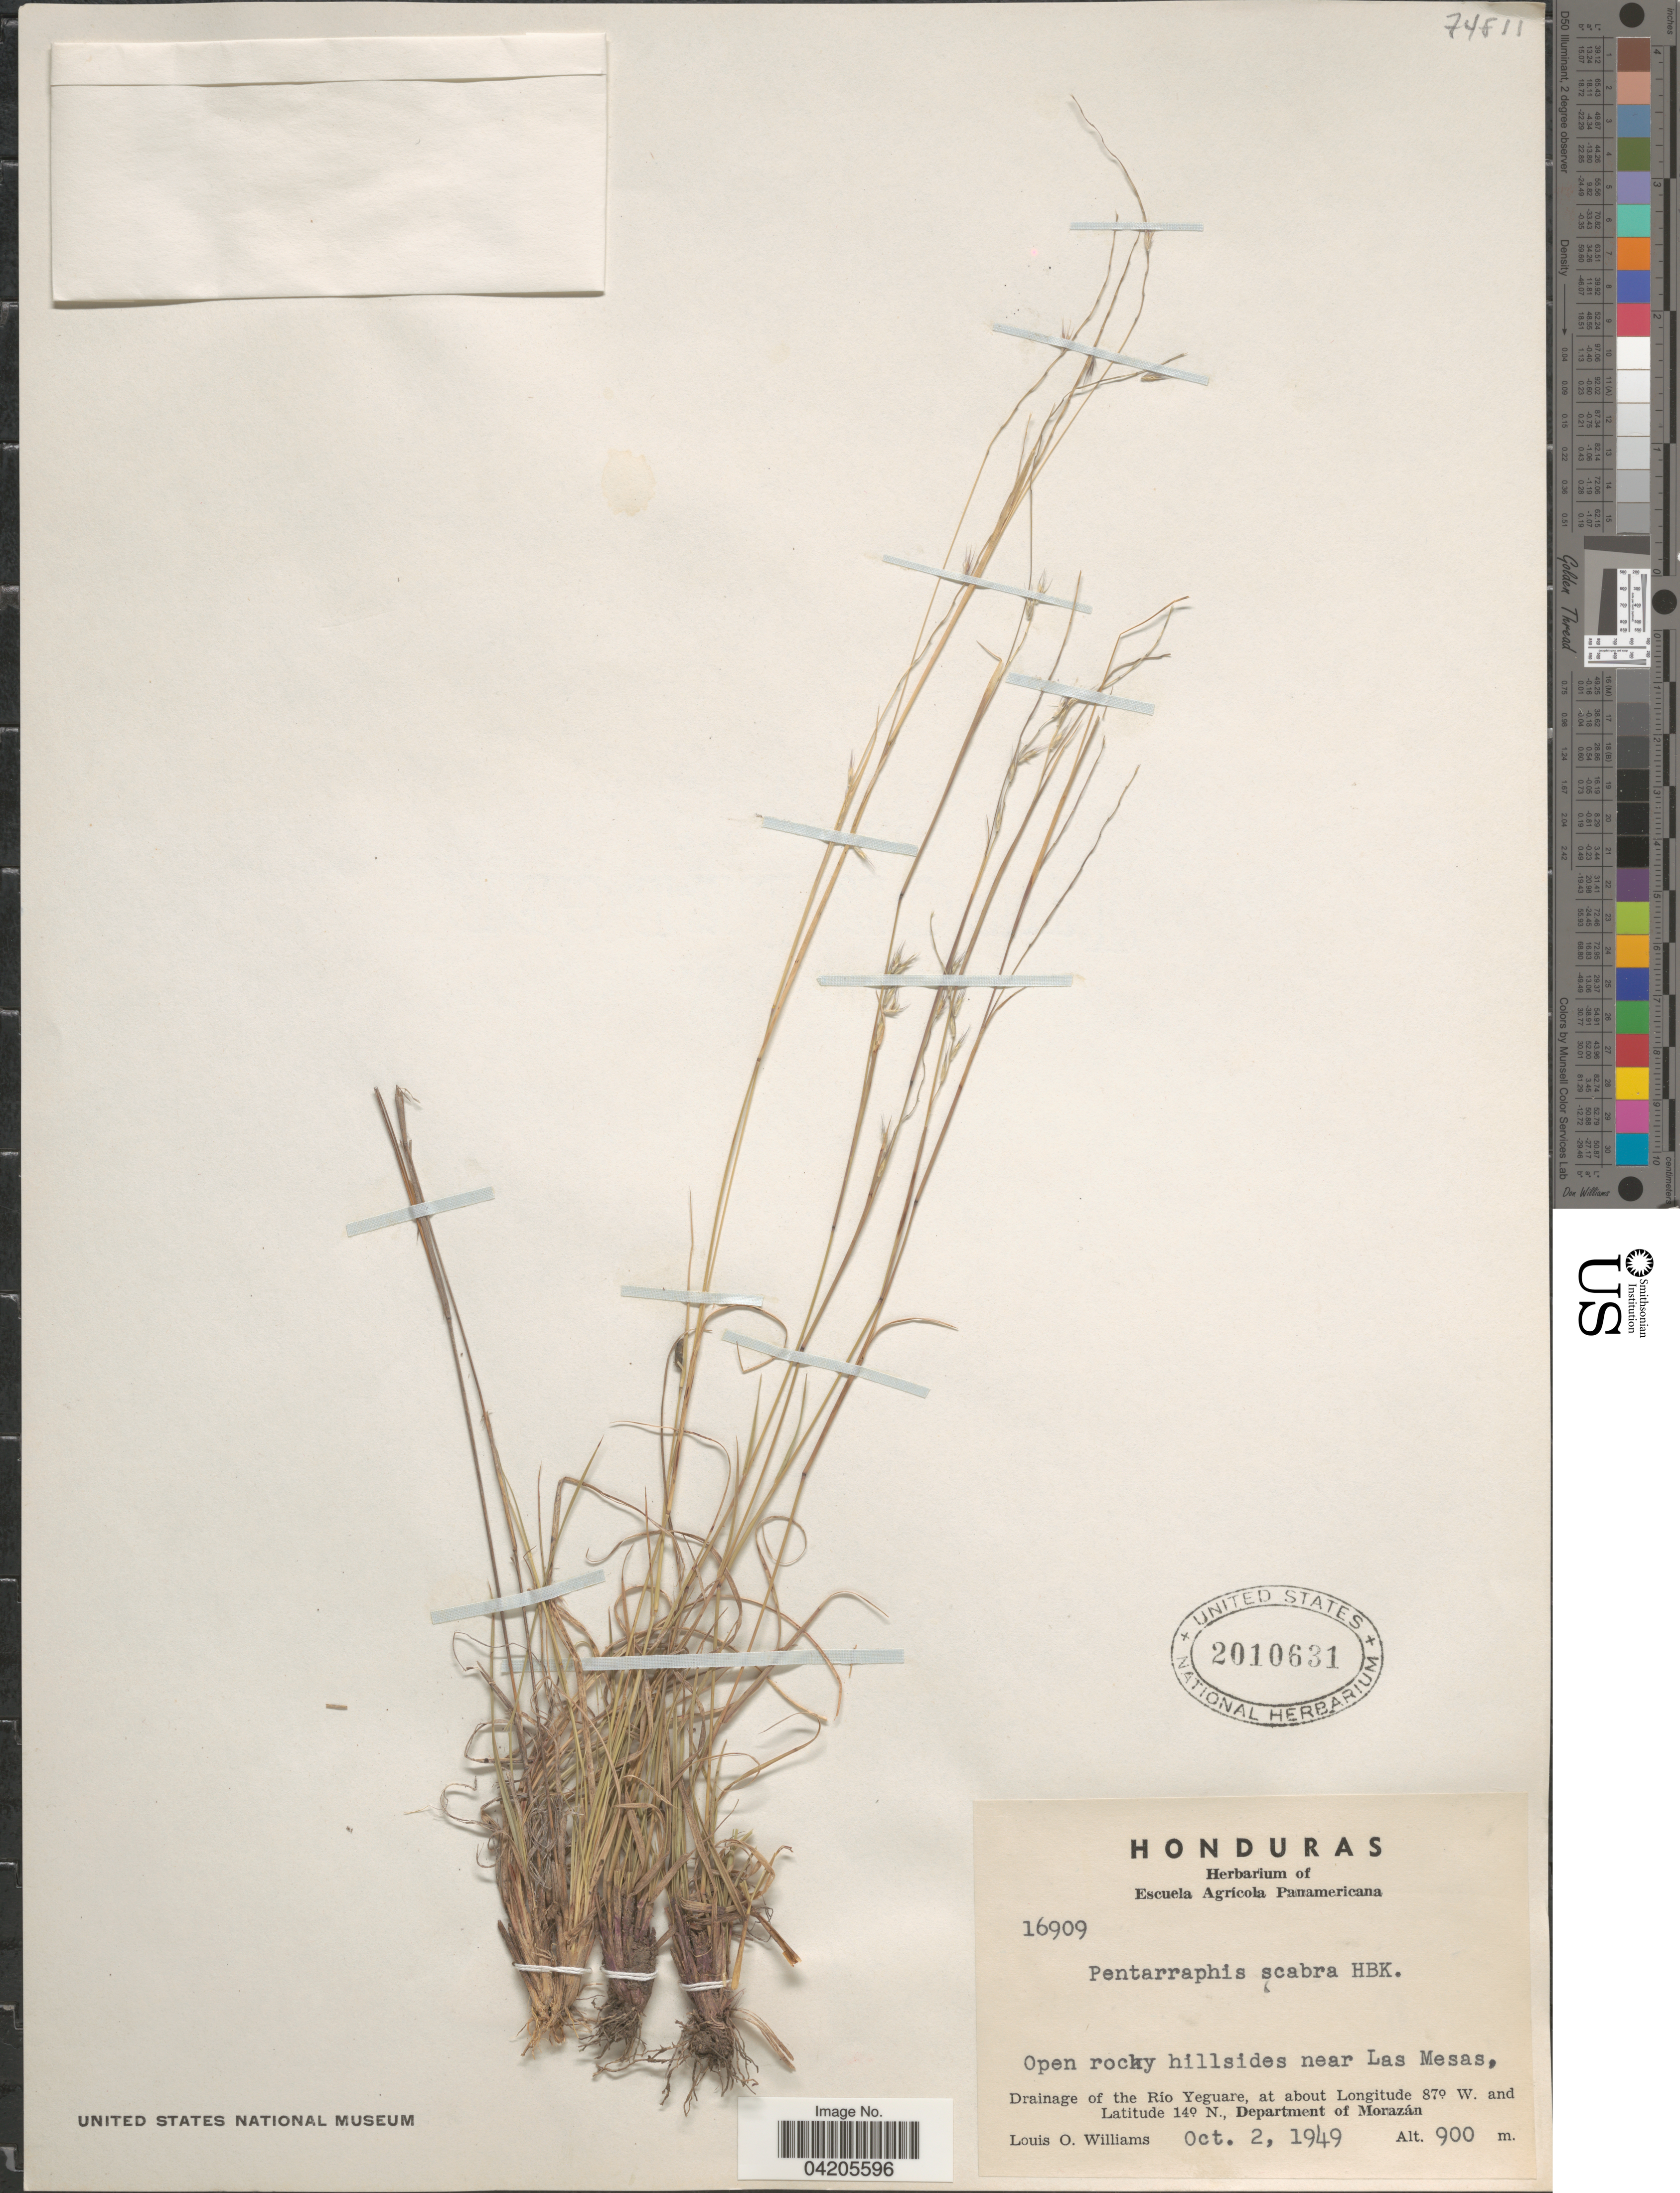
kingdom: Plantae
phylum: Tracheophyta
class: Liliopsida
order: Poales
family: Poaceae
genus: Bouteloua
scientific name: Bouteloua scabra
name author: (Kunth) Columbus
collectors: L. O. Williams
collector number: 16909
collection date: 1949-10-02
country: Honduras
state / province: Fco. Morazán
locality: Drainage of the Río Yeguare. Department of Morazán.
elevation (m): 900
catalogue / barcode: US 2010631